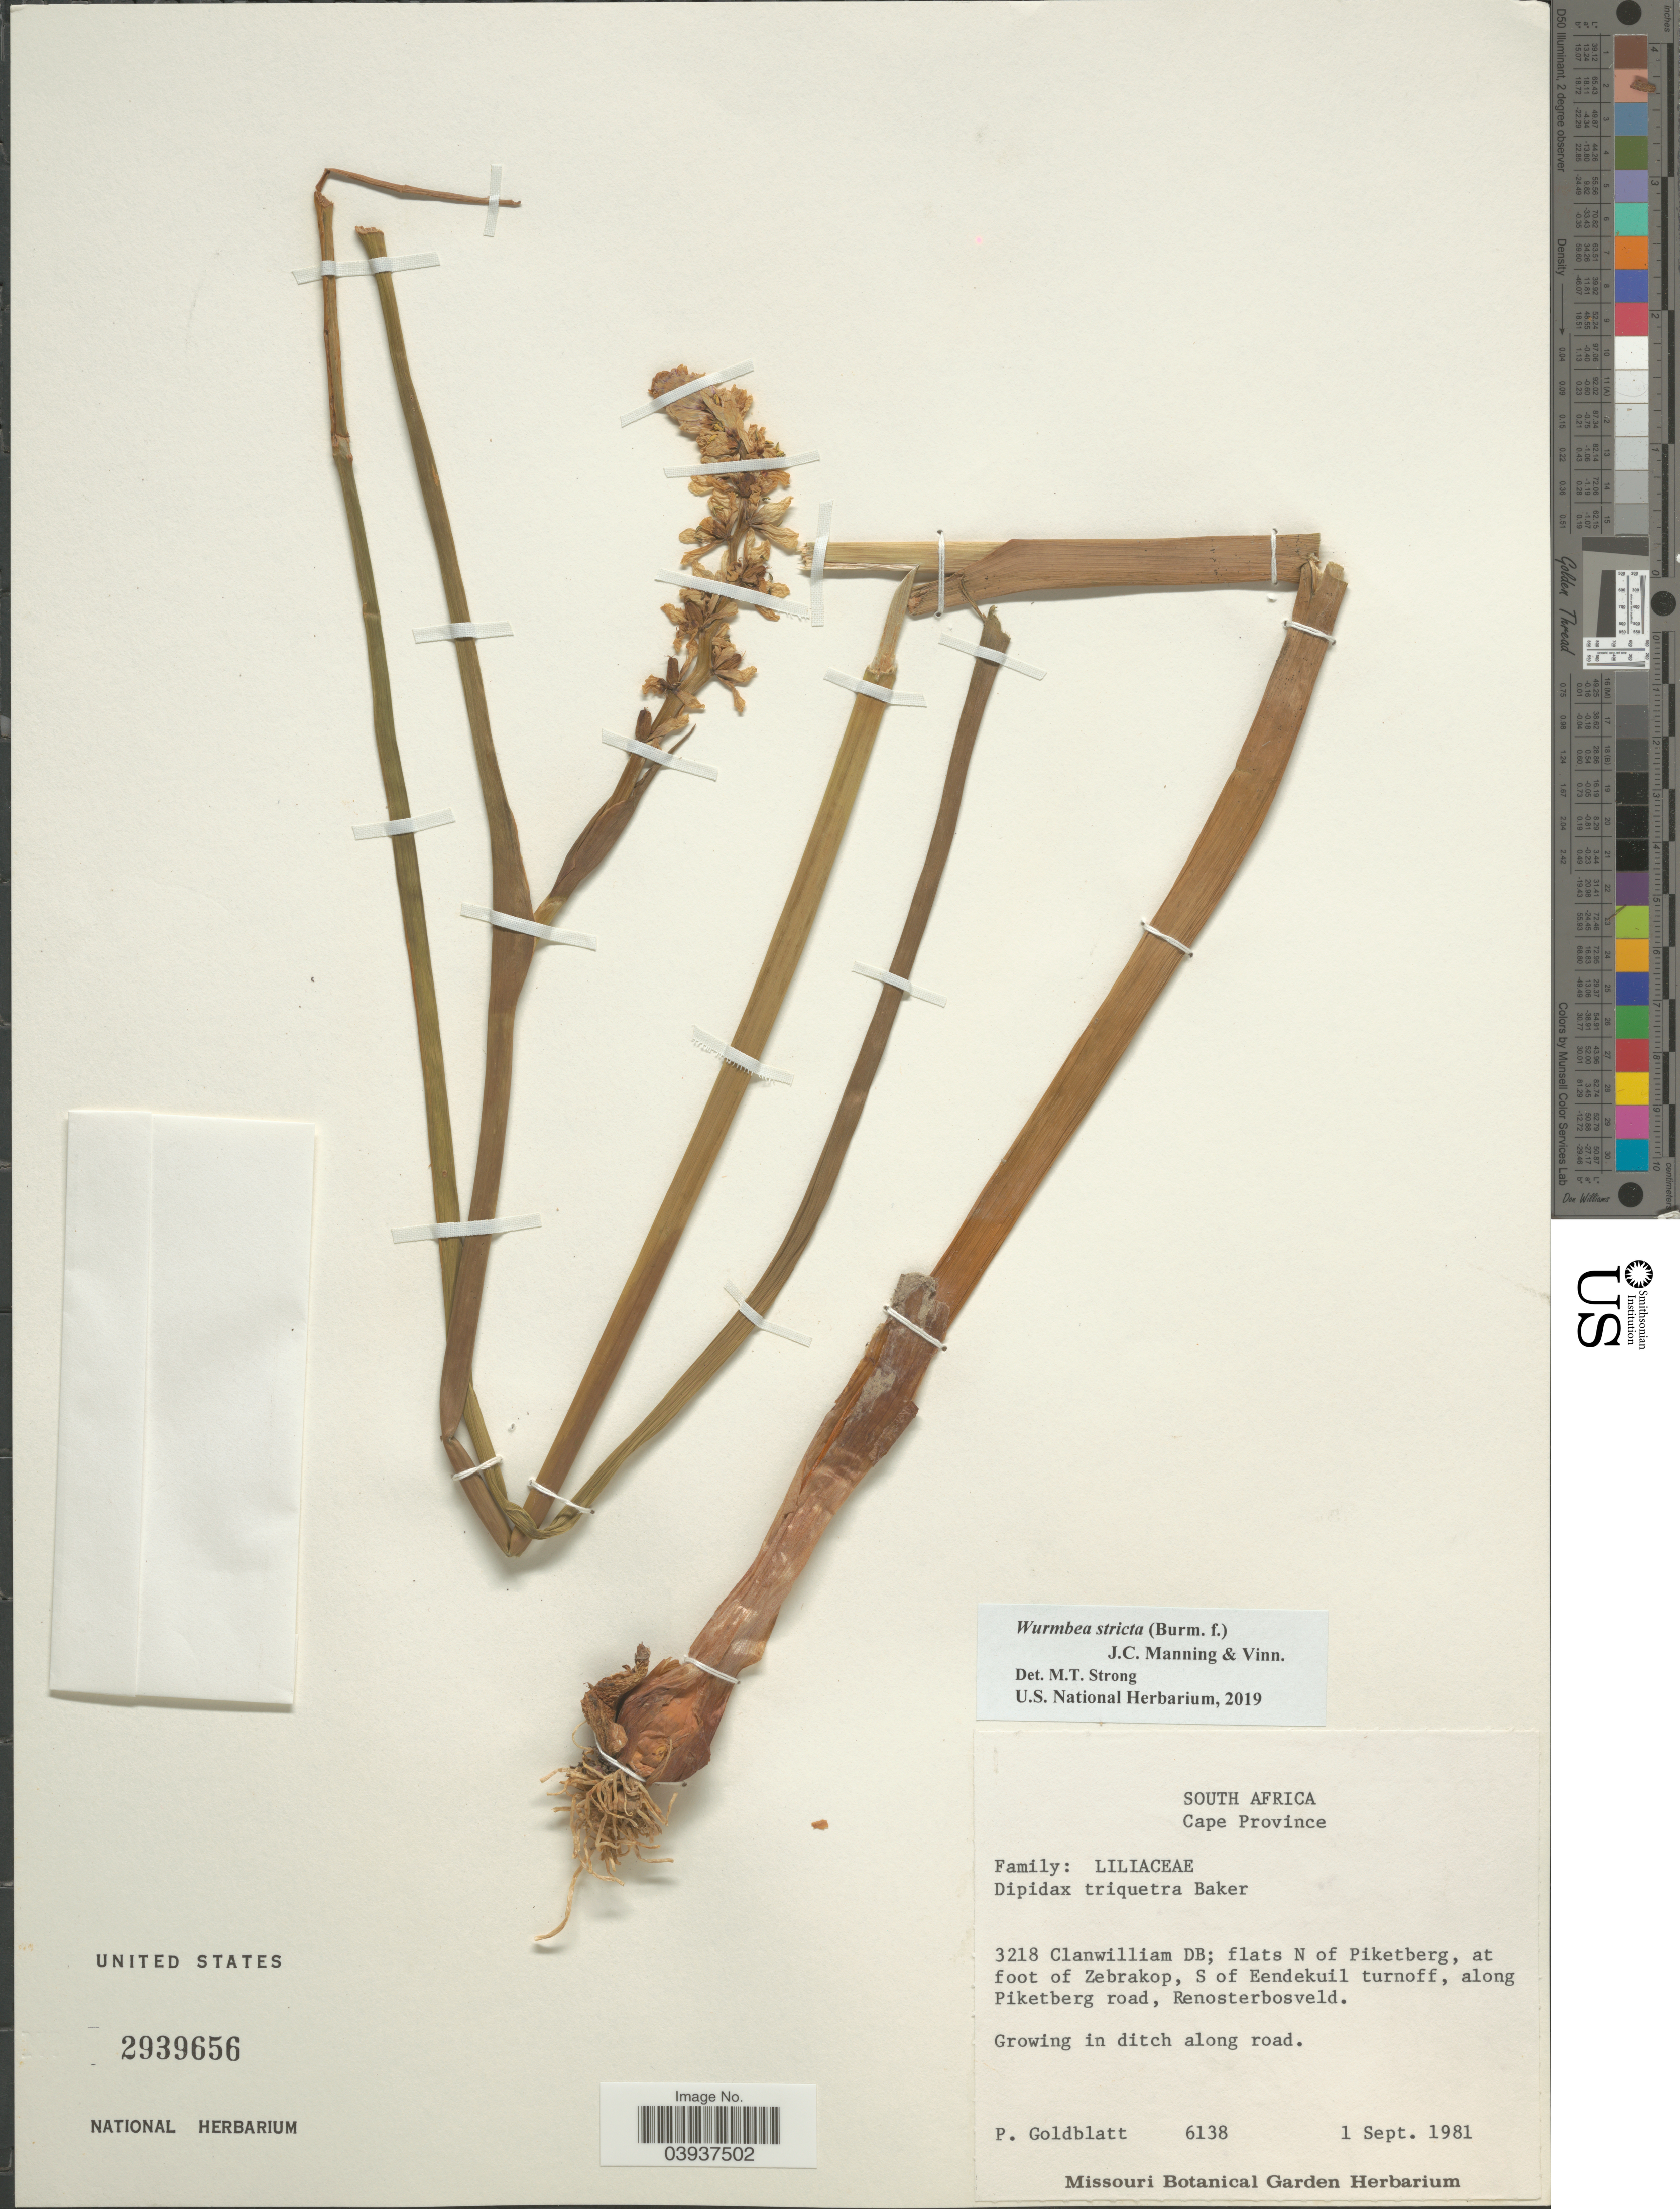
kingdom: Plantae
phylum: Tracheophyta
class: Liliopsida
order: Liliales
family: Colchicaceae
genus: Wurmbea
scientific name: Wurmbea stricta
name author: (Burm. f.) J.C. Manning & Vinn.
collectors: P. Goldblatt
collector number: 6138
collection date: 1981-09-01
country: South Africa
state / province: Western Cape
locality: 3218 Clanwilliam DB; flats N of Piketberg, at foot of Zebrakop, S of Eendekuil turnoff, along Piketberg road, Renosterbosveld.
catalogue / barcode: US 2939656